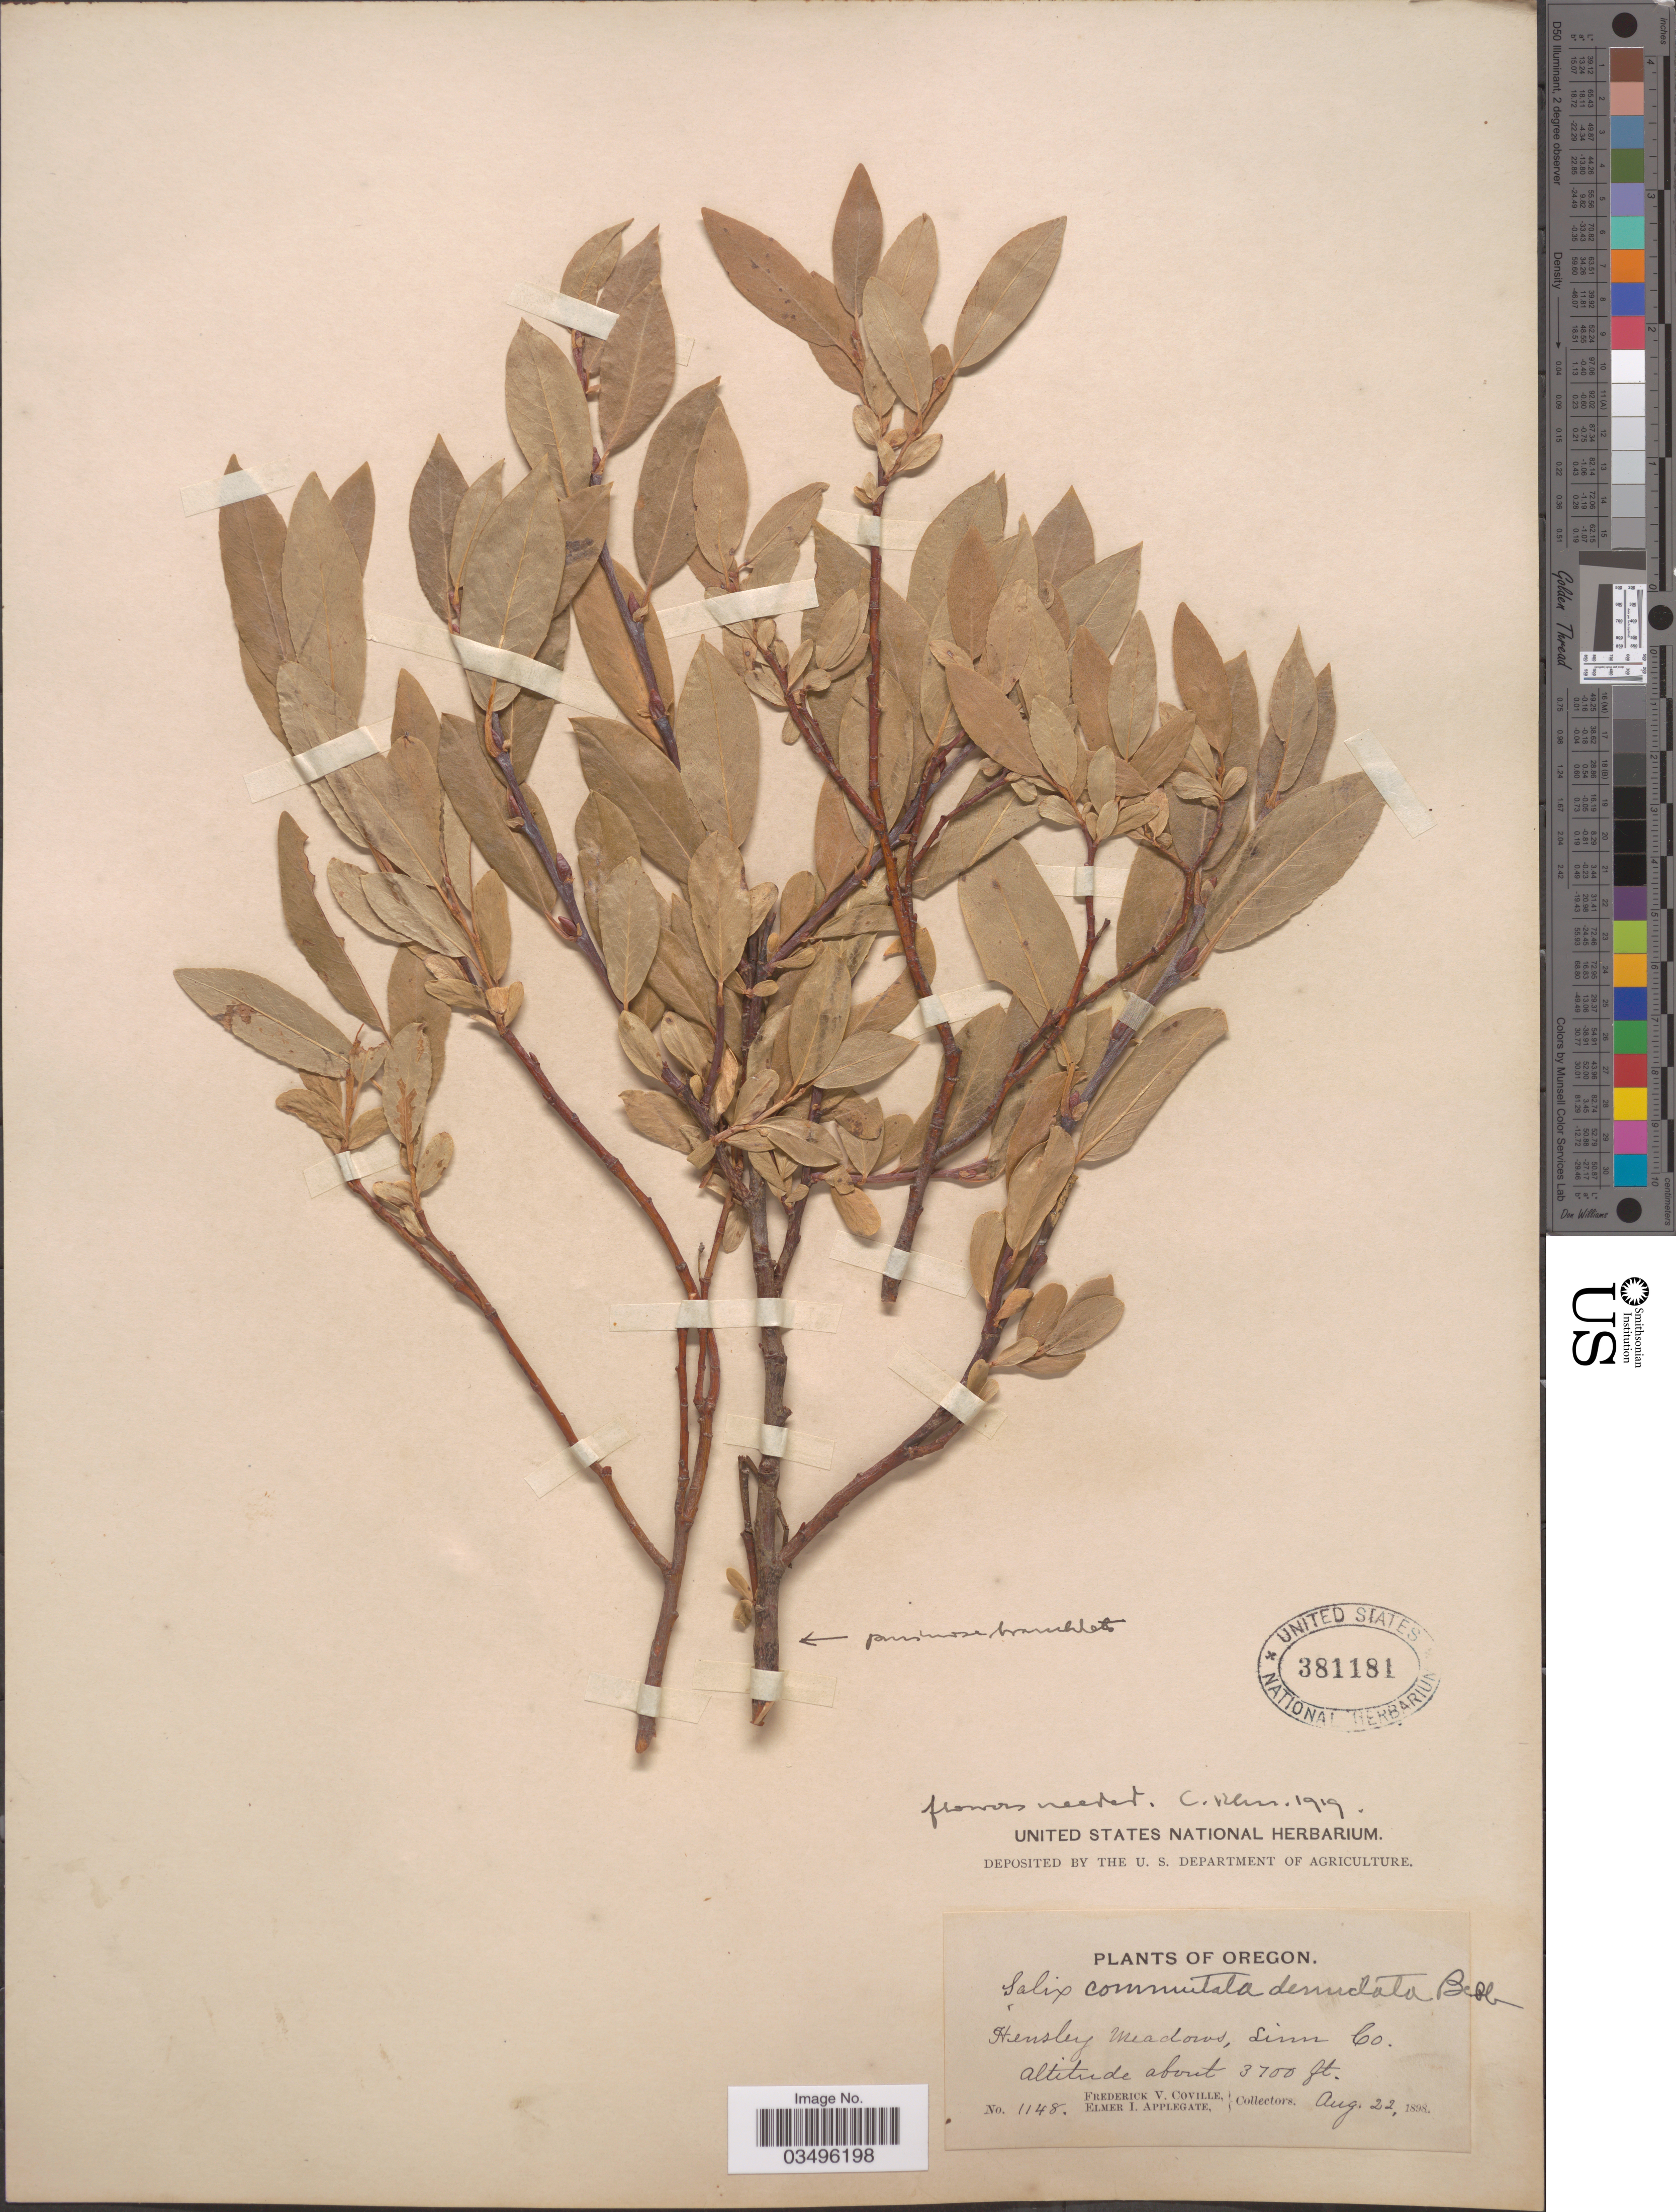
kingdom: Plantae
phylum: Tracheophyta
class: Magnoliopsida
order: Malpighiales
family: Salicaceae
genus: Salix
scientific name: Salix commutata var. denudata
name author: Bebb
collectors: F. V. Coville & E. I. Applegate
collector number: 1148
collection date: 1898-08-22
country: United States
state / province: Oregon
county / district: Linn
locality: Hensley Meadows, Linn Co.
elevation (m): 1128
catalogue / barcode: US 381181